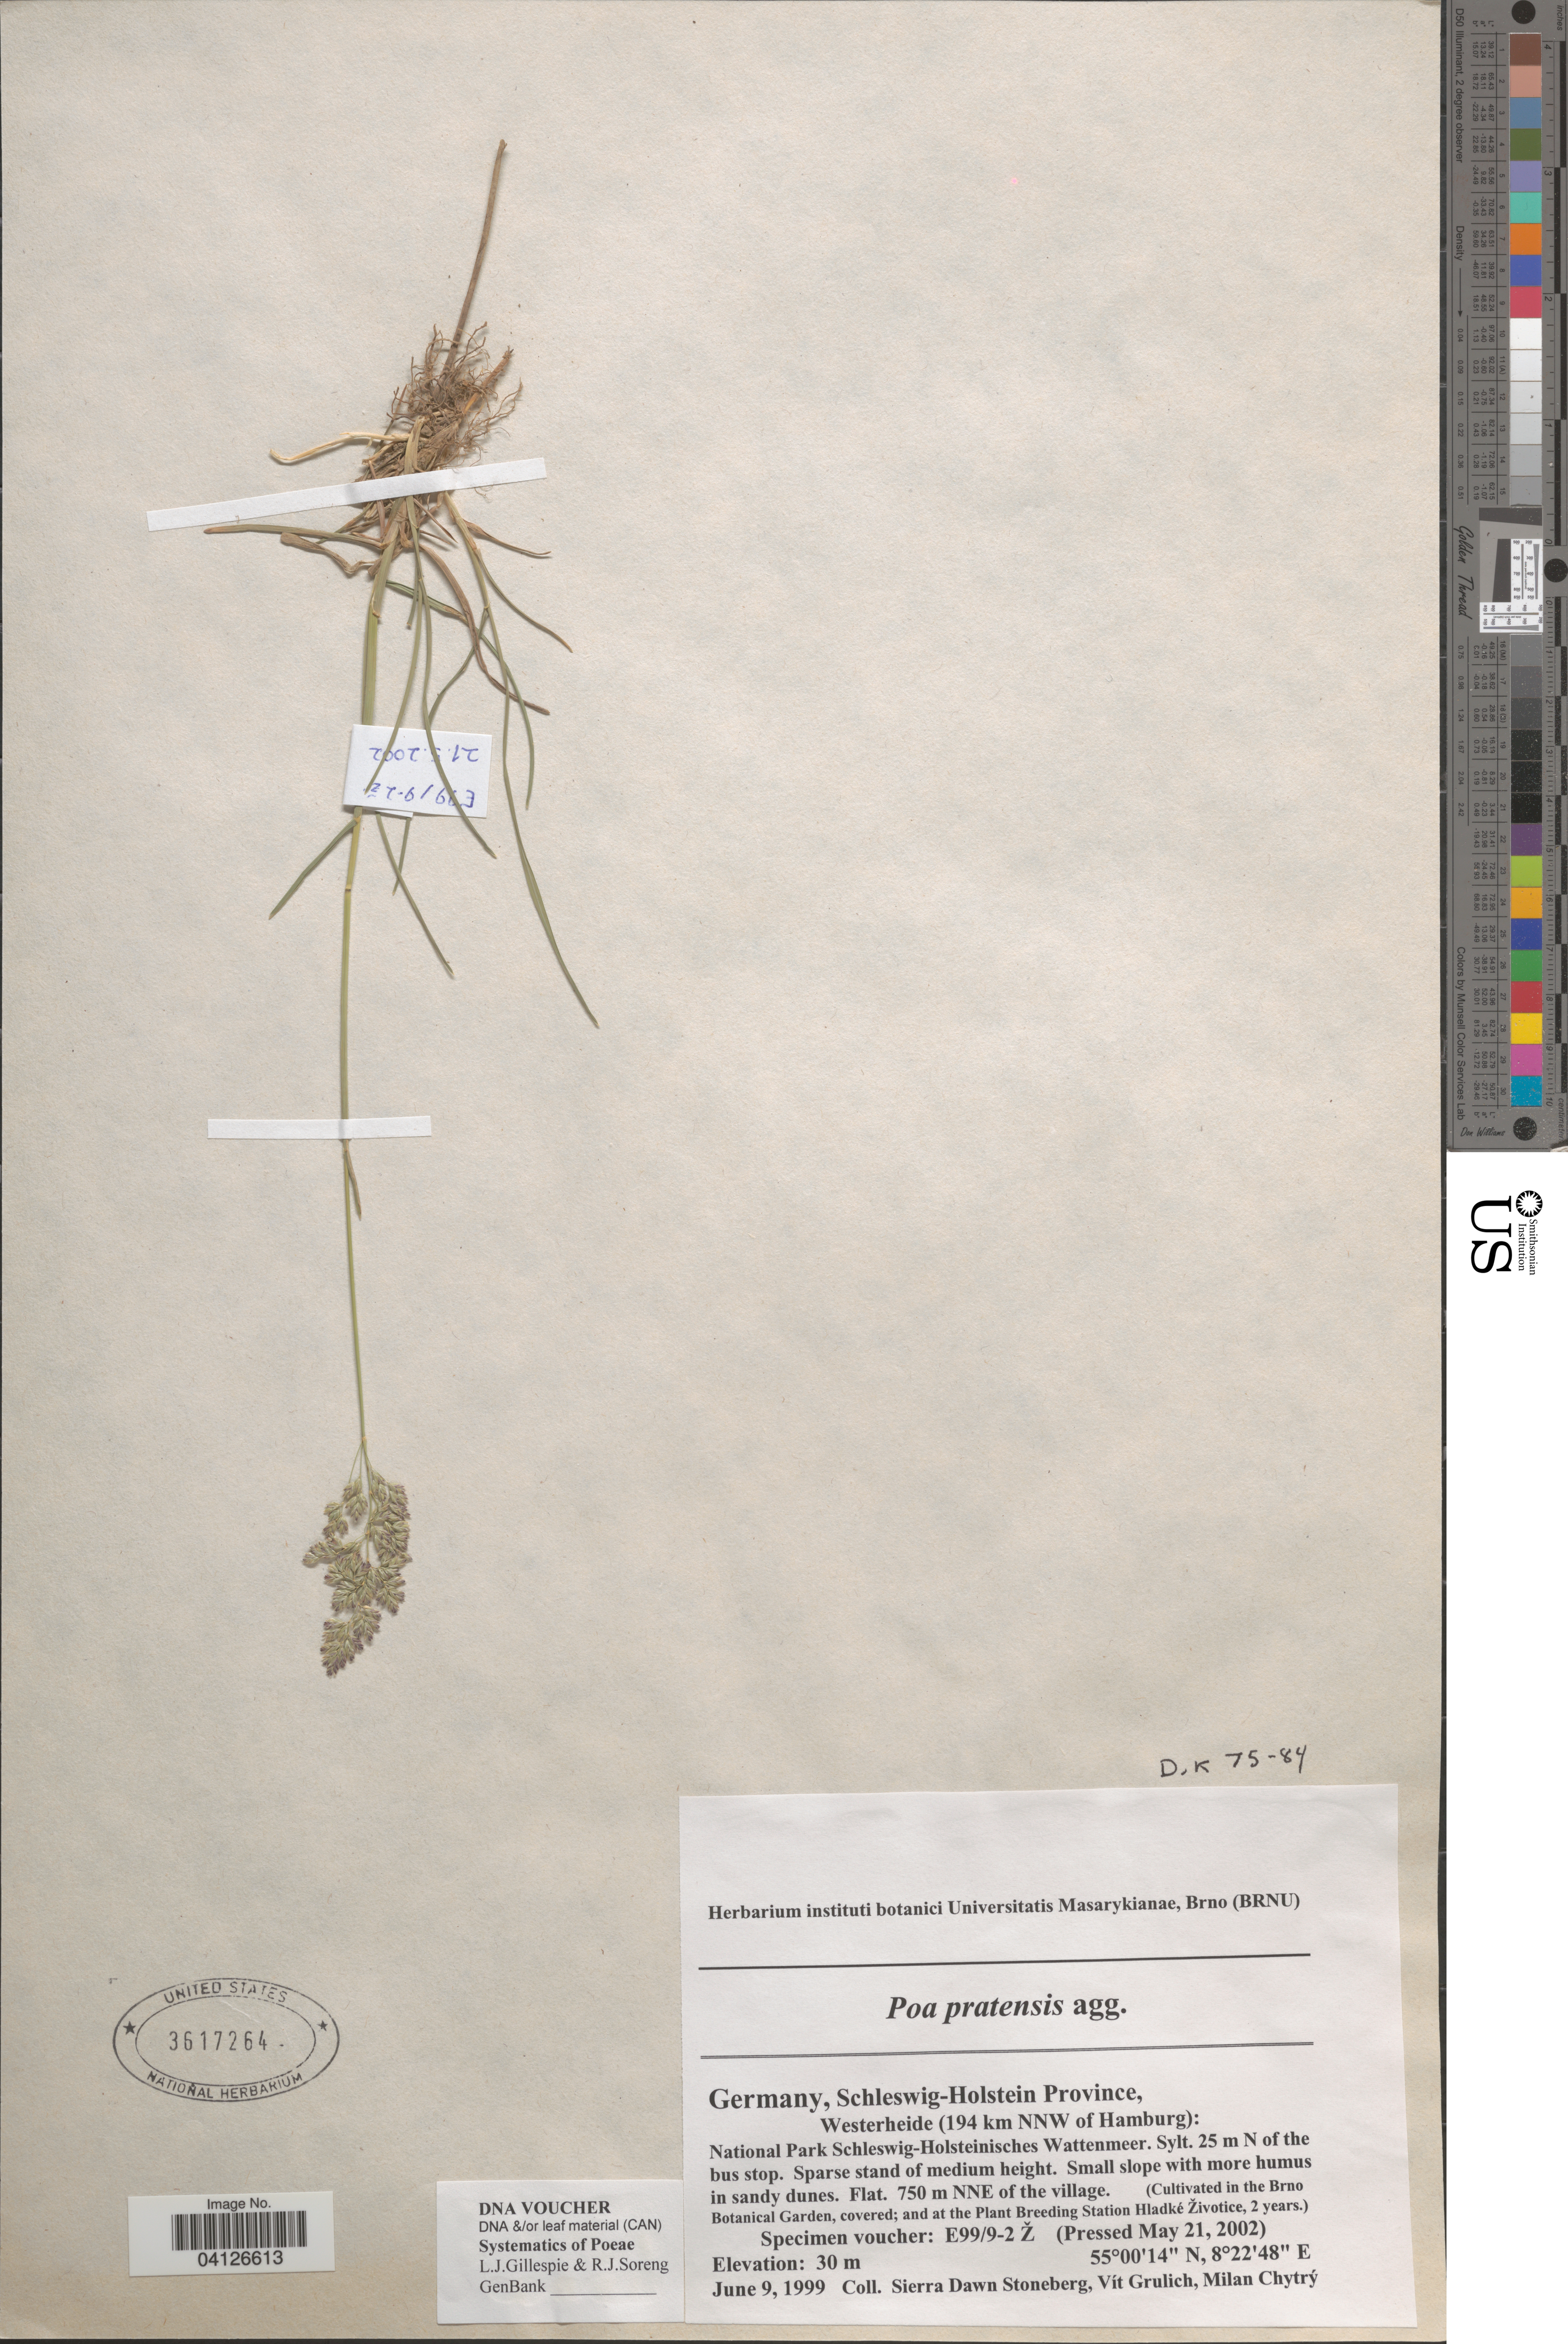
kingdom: Plantae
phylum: Tracheophyta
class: Liliopsida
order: Poales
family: Poaceae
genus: Poa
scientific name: Poa pratensis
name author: L.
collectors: Ex herb. instituti botanici Universitatis Masarykianae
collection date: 2002-05-21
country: Czechia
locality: (Cultivated in the Brno Botanical Garden, covered; and at the Plant Breeding Station Hladké Životice, 2 years.).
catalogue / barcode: US 3617264